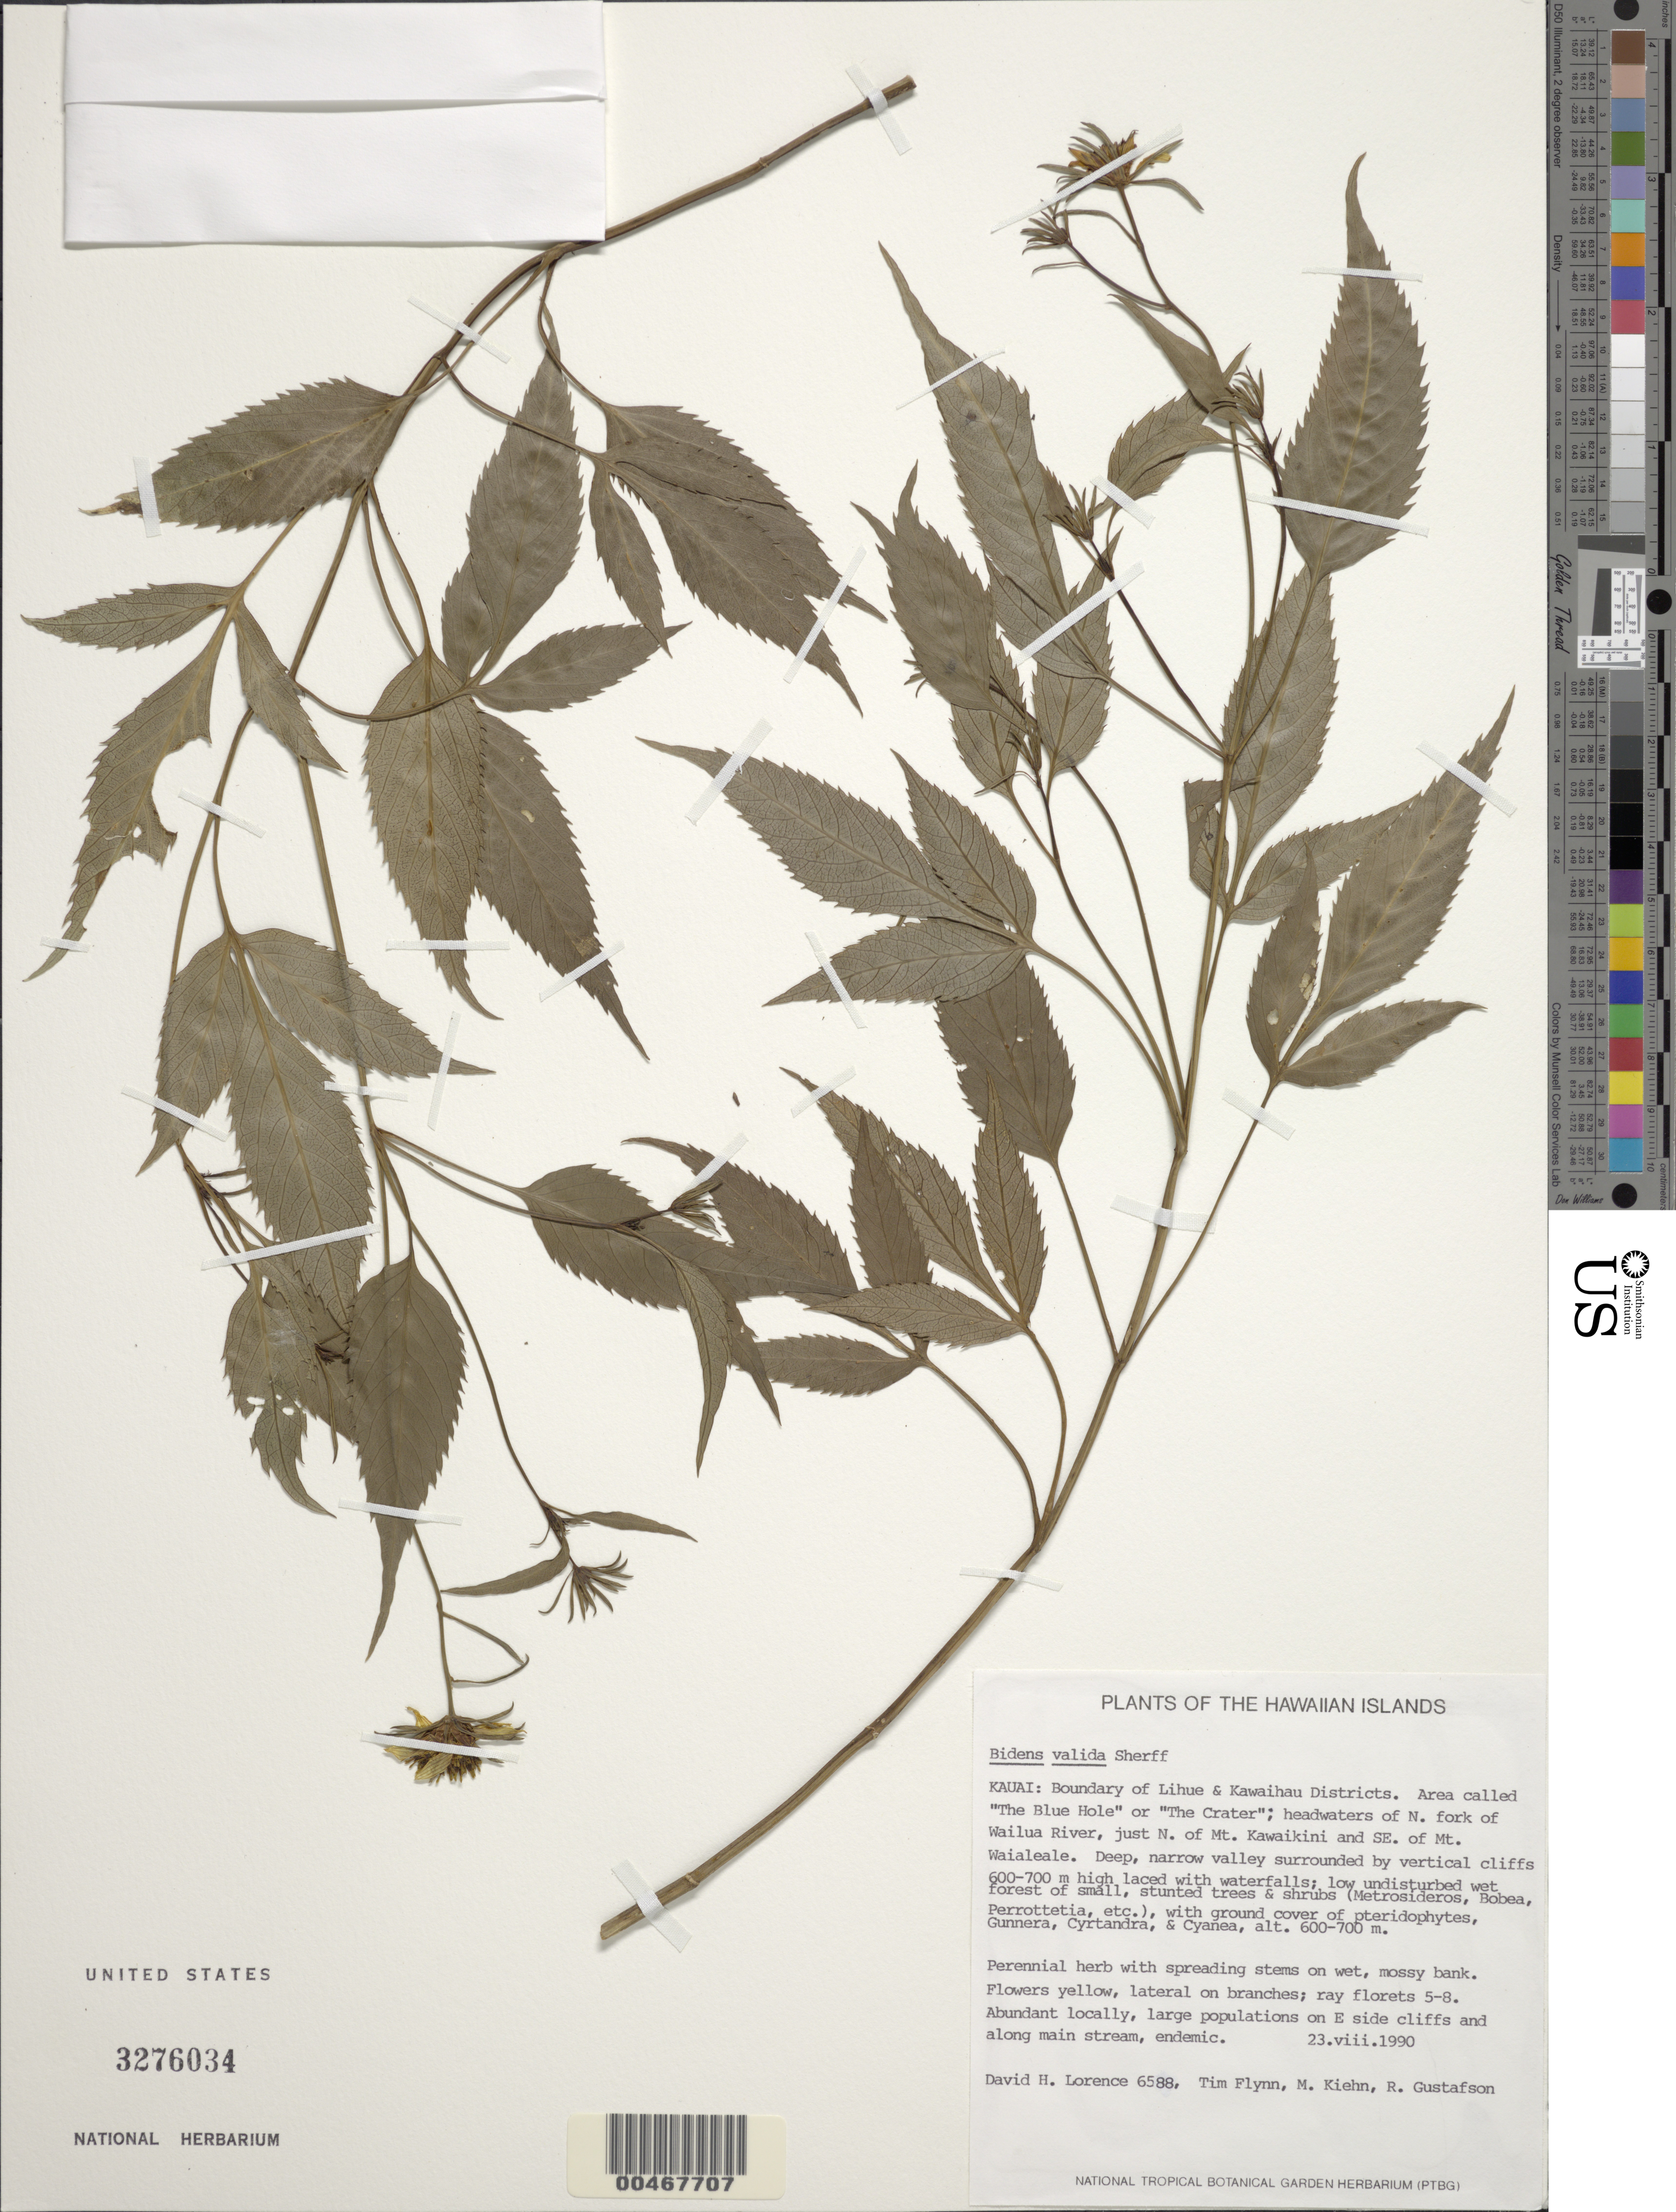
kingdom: Plantae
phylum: Tracheophyta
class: Magnoliopsida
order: Asterales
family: Asteraceae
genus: Bidens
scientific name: Bidens valida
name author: Sherff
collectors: D. Lorence, T. W. Flynn, M. Kiehn & R. Gustafson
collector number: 6588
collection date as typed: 23 Aug 1990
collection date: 1990-08-23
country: United States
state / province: Hawaii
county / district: Kauai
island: Kaua'i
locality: Bound. of Lihue & Kawaihau Dists., area called The Blue Hole or The Crater, hdwtrs. of N fork of Wailua Riv., ...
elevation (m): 600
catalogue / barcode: US 3276034